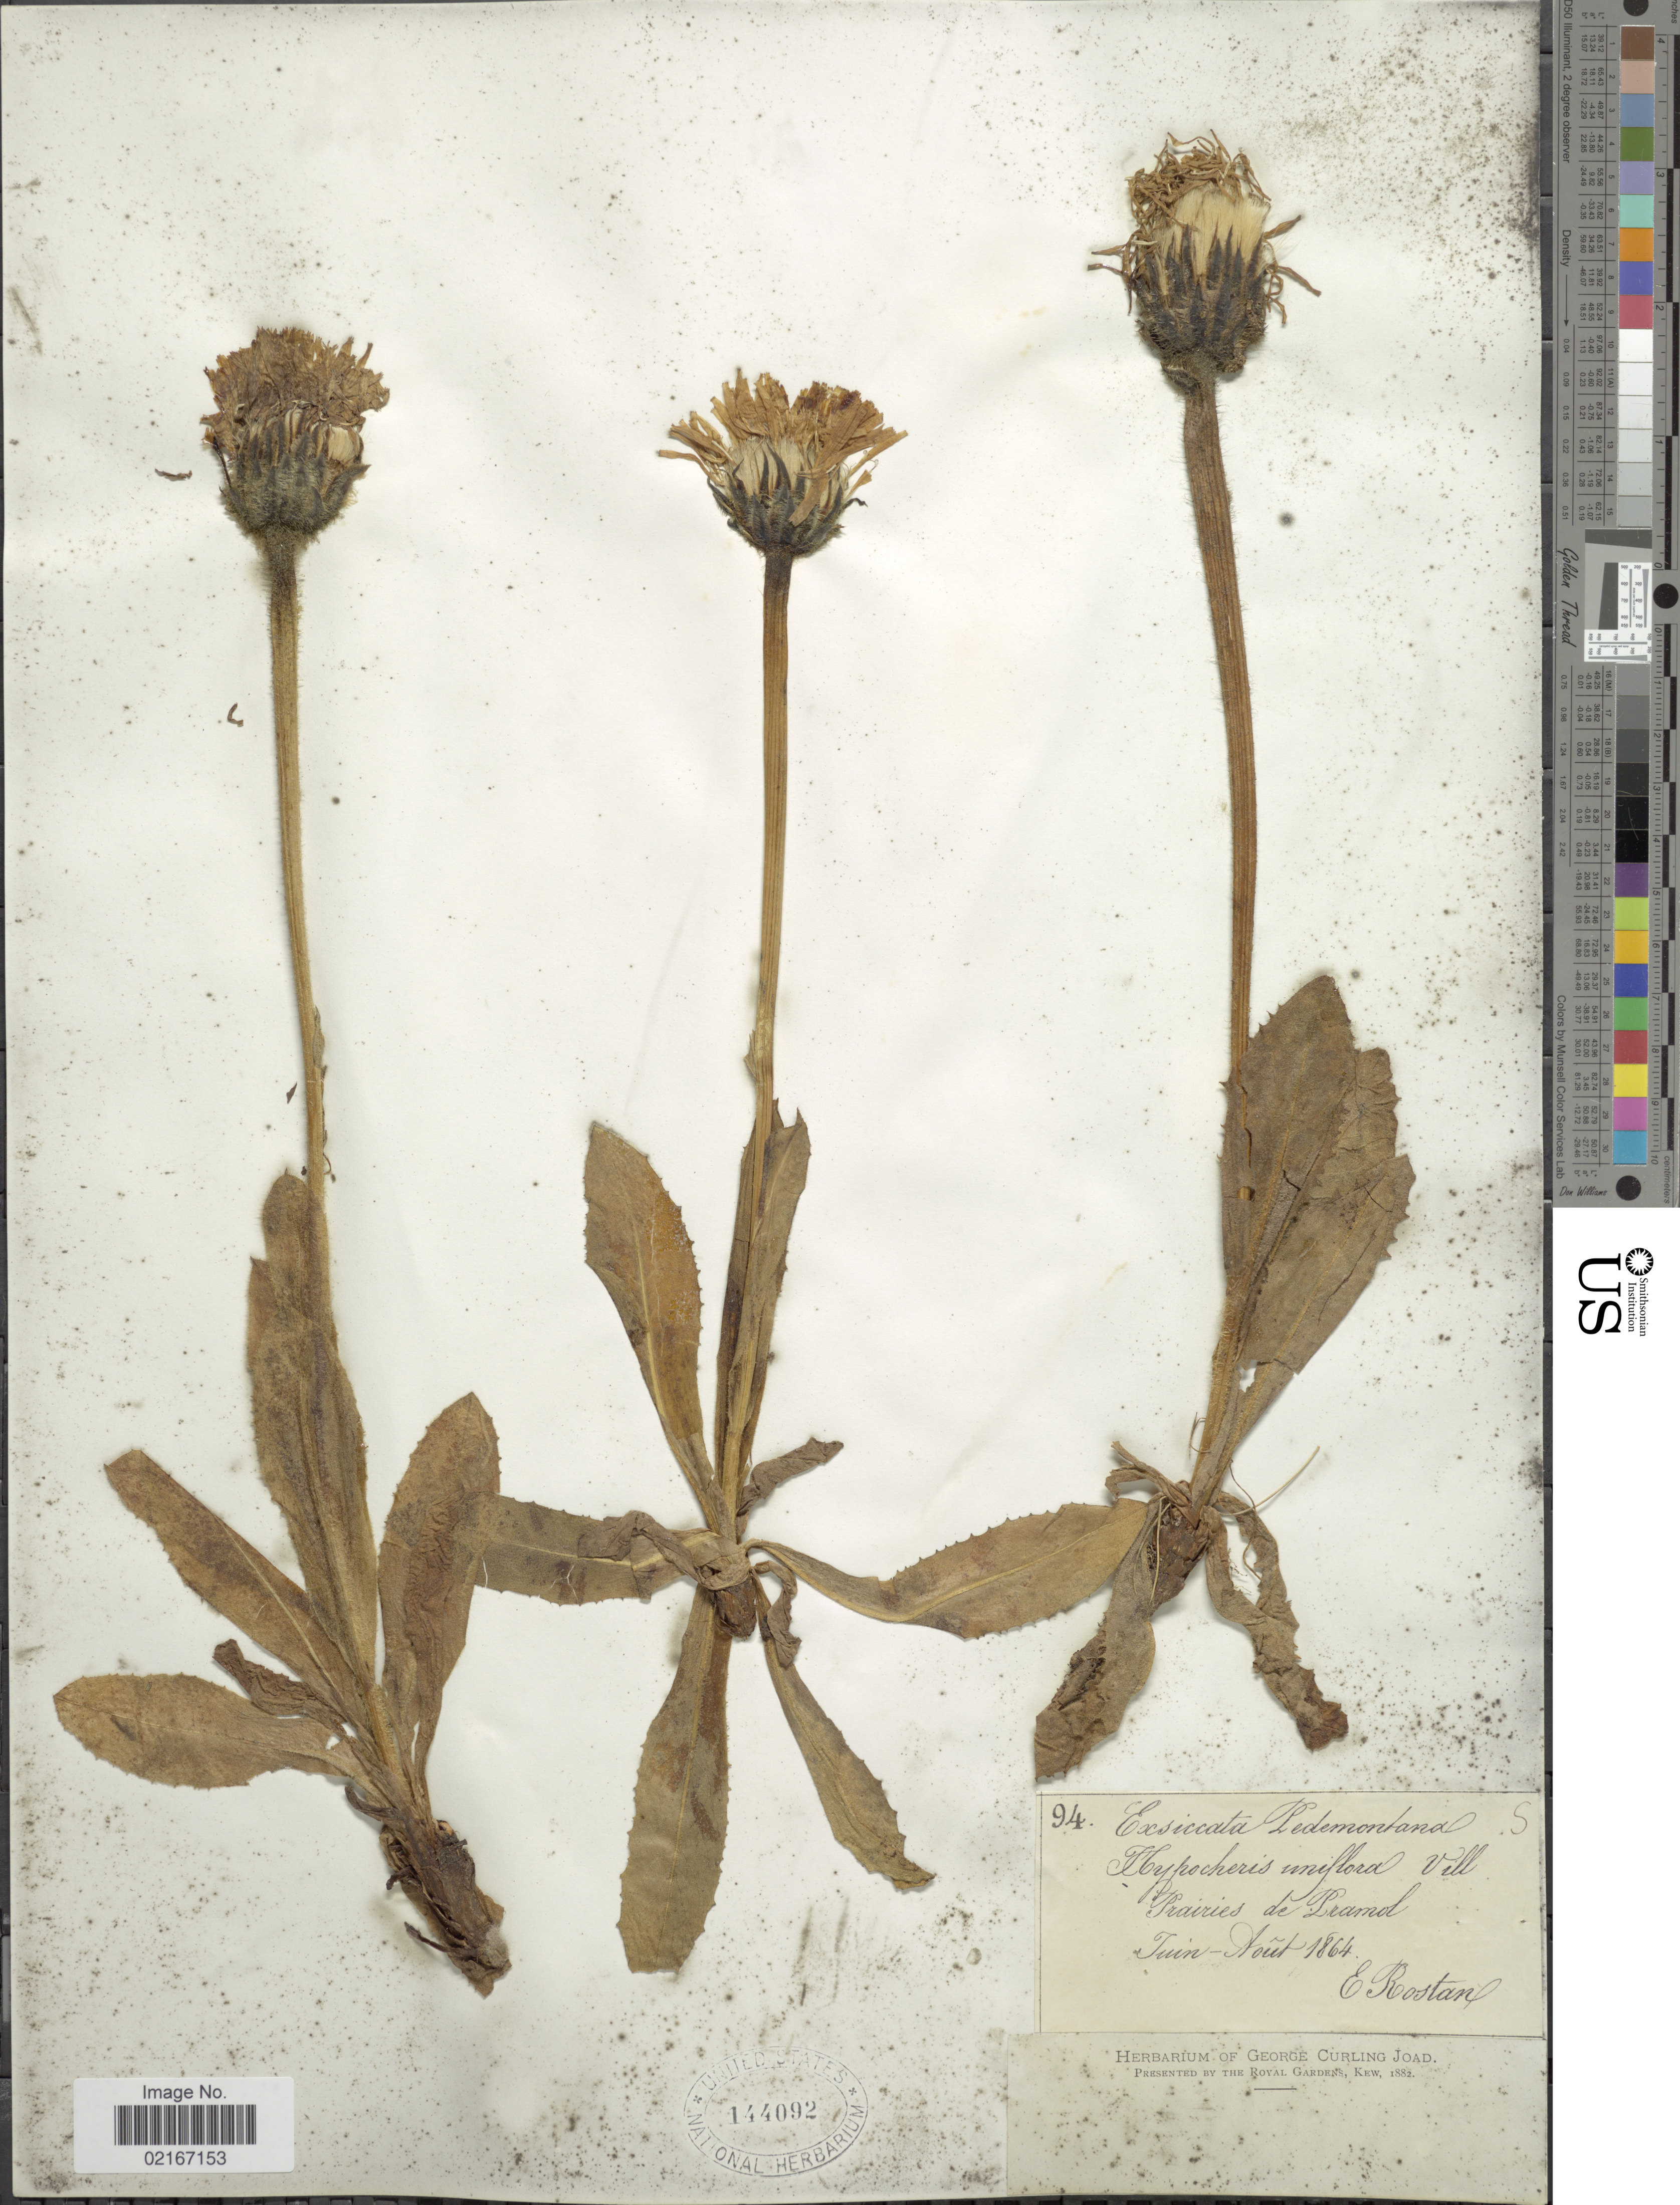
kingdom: Plantae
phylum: Tracheophyta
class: Magnoliopsida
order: Asterales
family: Asteraceae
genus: Hypochaeris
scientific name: Hypochaeris uniflora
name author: Vill.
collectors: E. Rostan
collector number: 94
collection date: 1864-06/1864-08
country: Italy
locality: Pedemontana, Prairies de Pramol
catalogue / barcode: US 144092